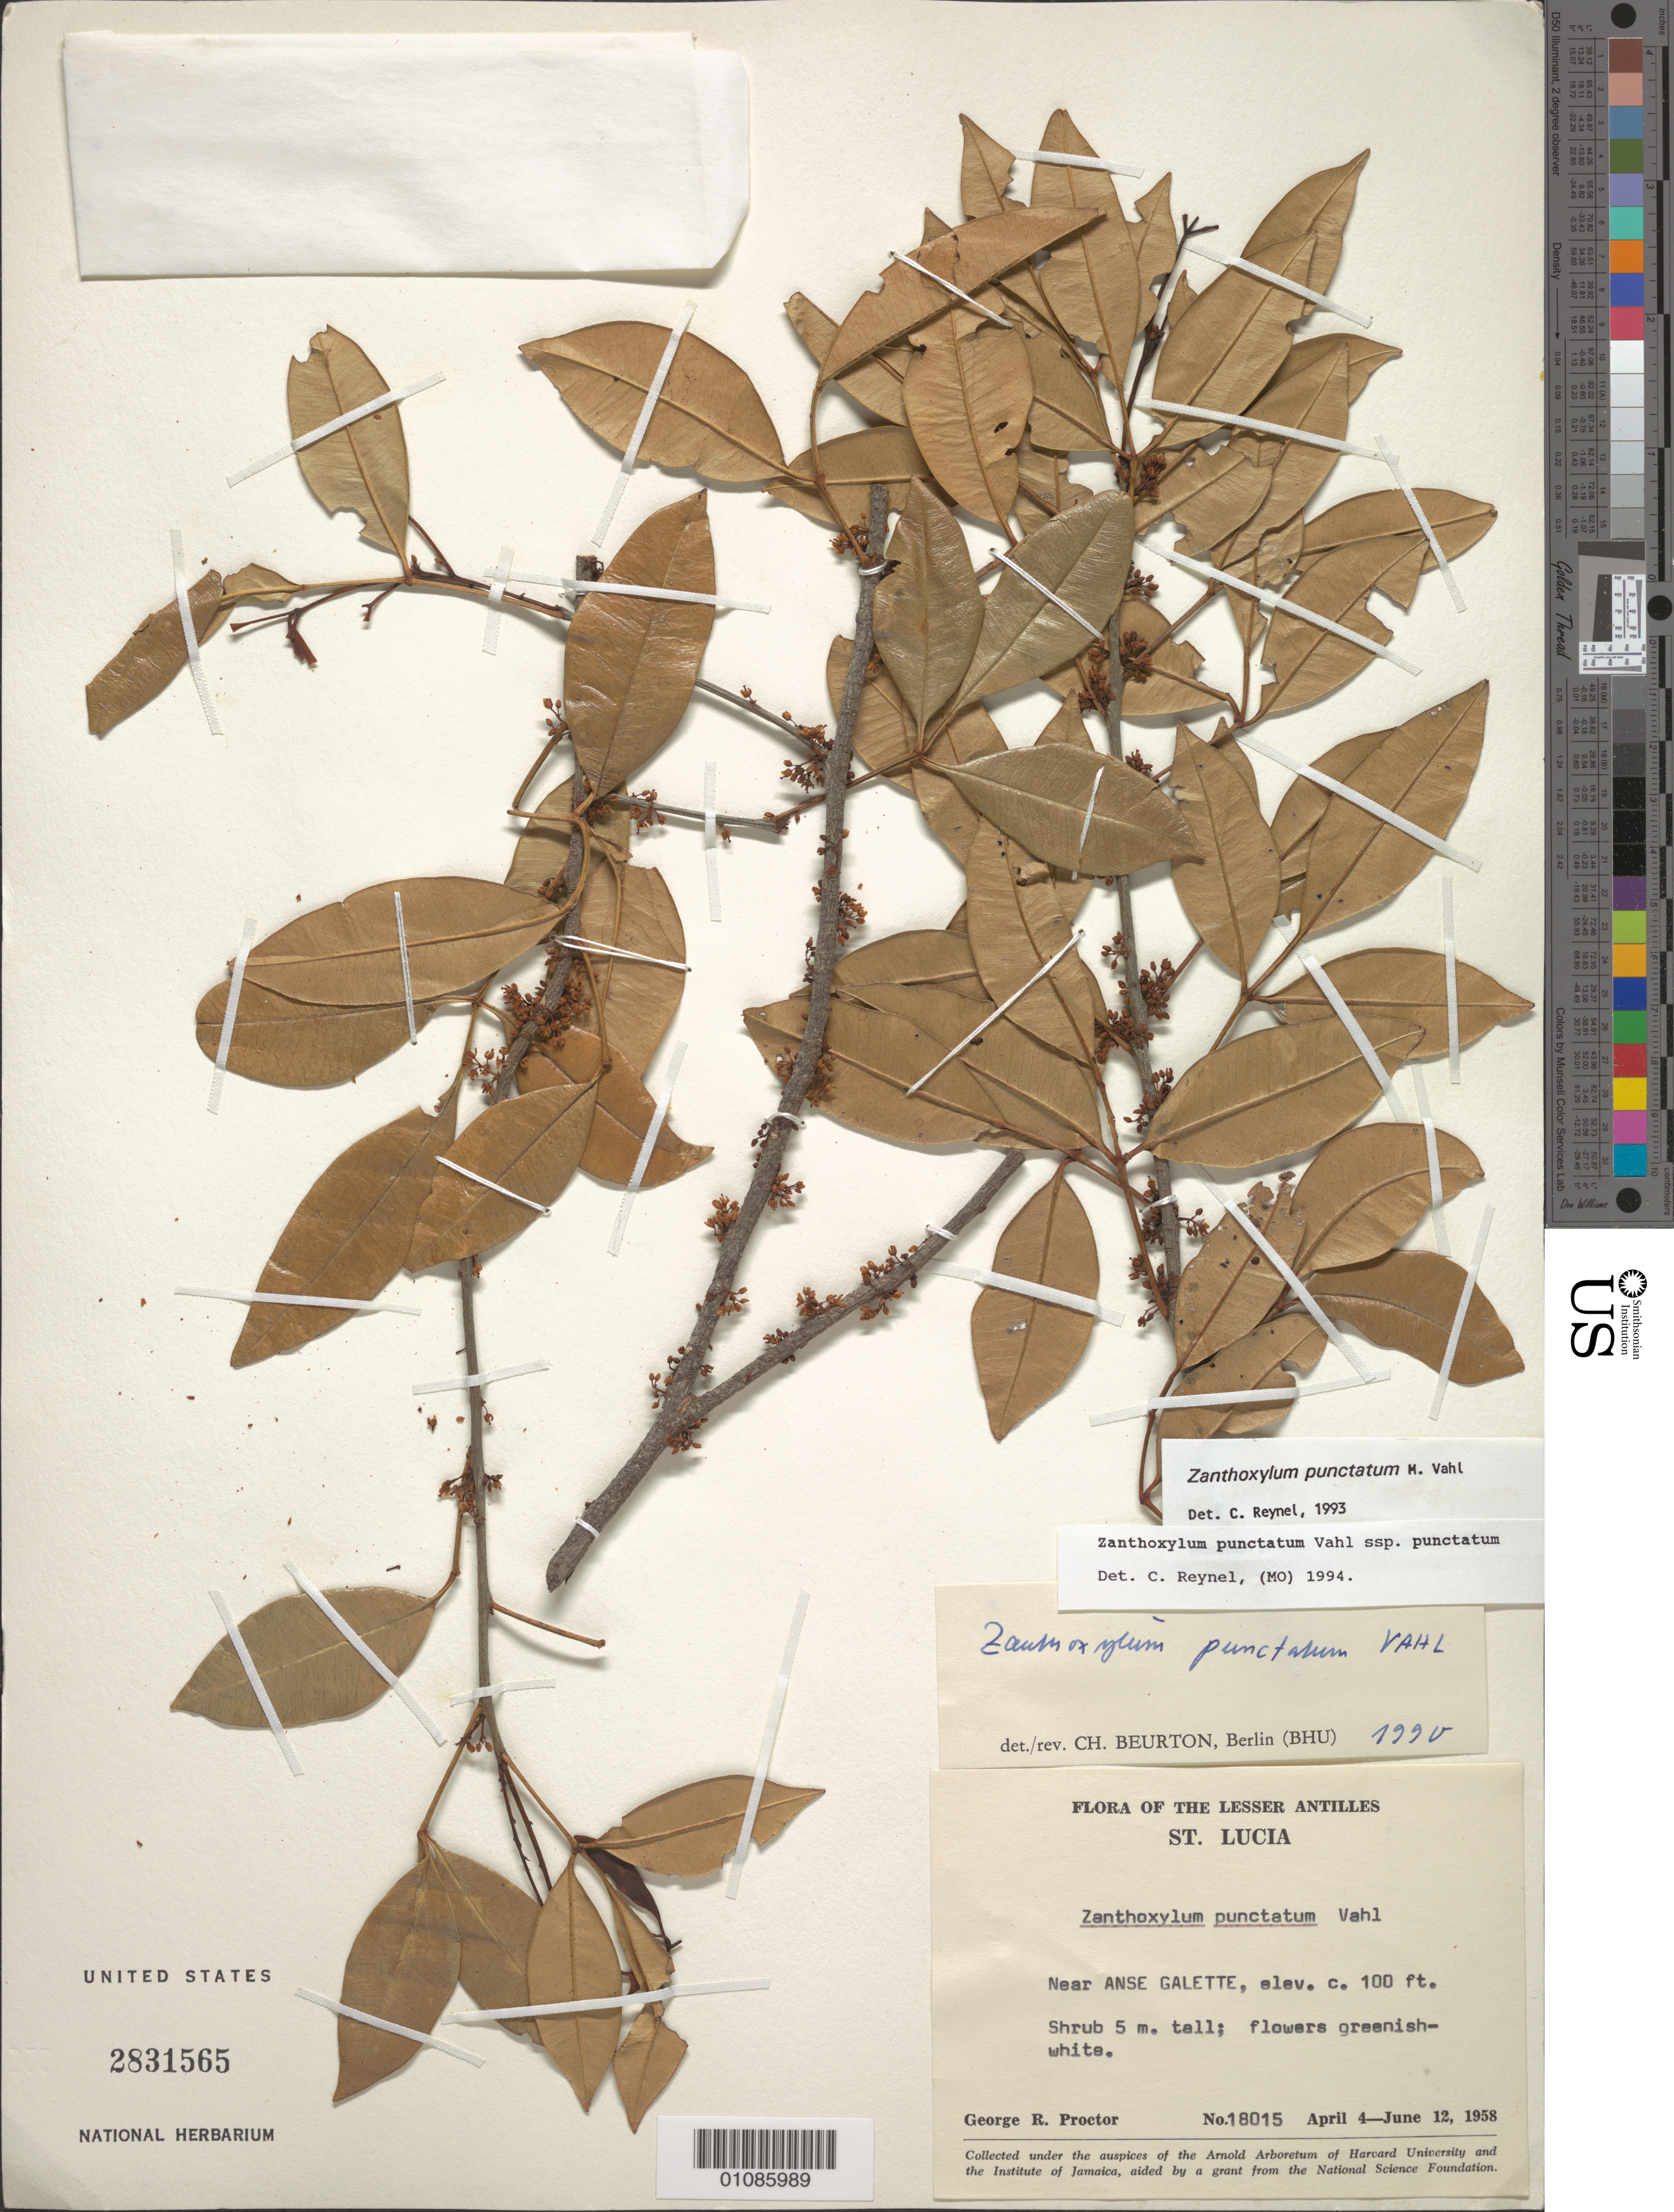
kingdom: Plantae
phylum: Tracheophyta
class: Magnoliopsida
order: Sapindales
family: Rutaceae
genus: Zanthoxylum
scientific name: Zanthoxylum punctatum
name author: Vahl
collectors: G. R. Proctor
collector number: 18015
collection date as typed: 04 Apr 1958 to 12 Jun 1958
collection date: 1958-04-04/1958-06-12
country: St. Lucia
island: St. Lucia I.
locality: Near Anse Galette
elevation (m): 0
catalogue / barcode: US 2831565